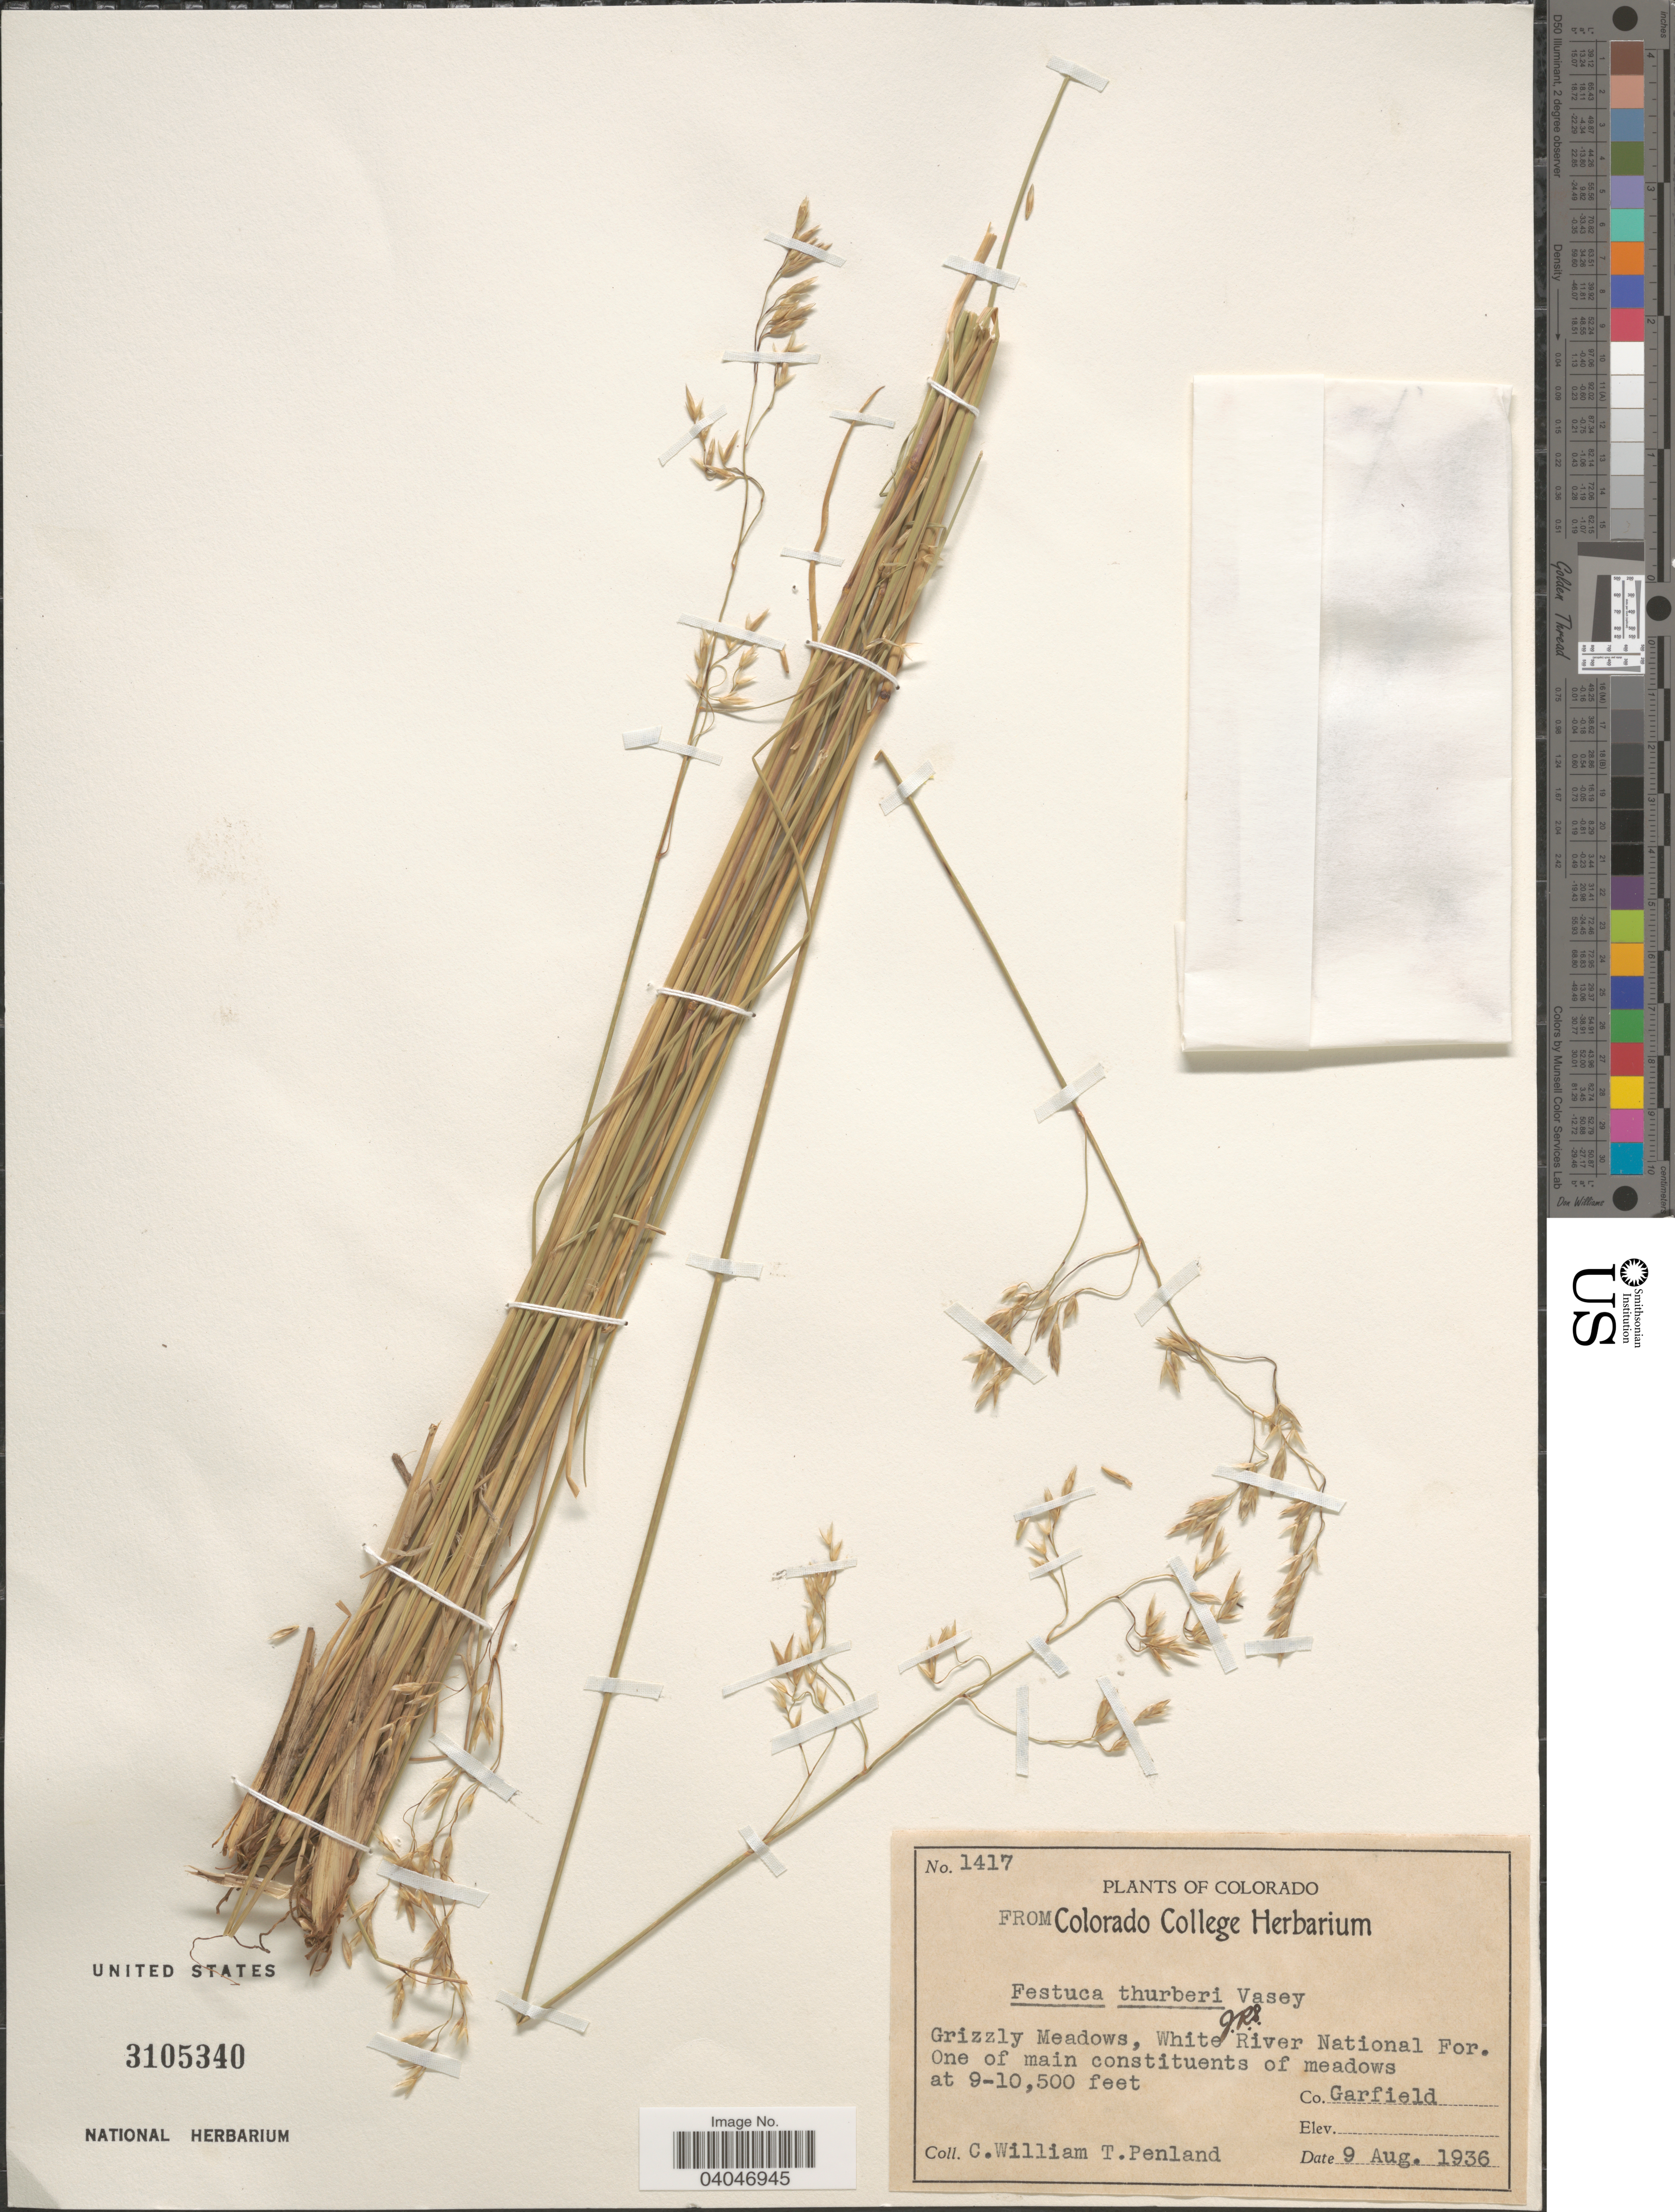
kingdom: Plantae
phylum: Tracheophyta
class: Liliopsida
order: Poales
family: Poaceae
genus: Festuca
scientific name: Festuca thurberi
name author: Vasey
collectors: C. William & T. Penland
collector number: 1417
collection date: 1936-08-09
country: United States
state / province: Colorado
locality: Grizzly Meadows, White River National For. Co. Garfield.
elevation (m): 2743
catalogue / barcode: US 3105340